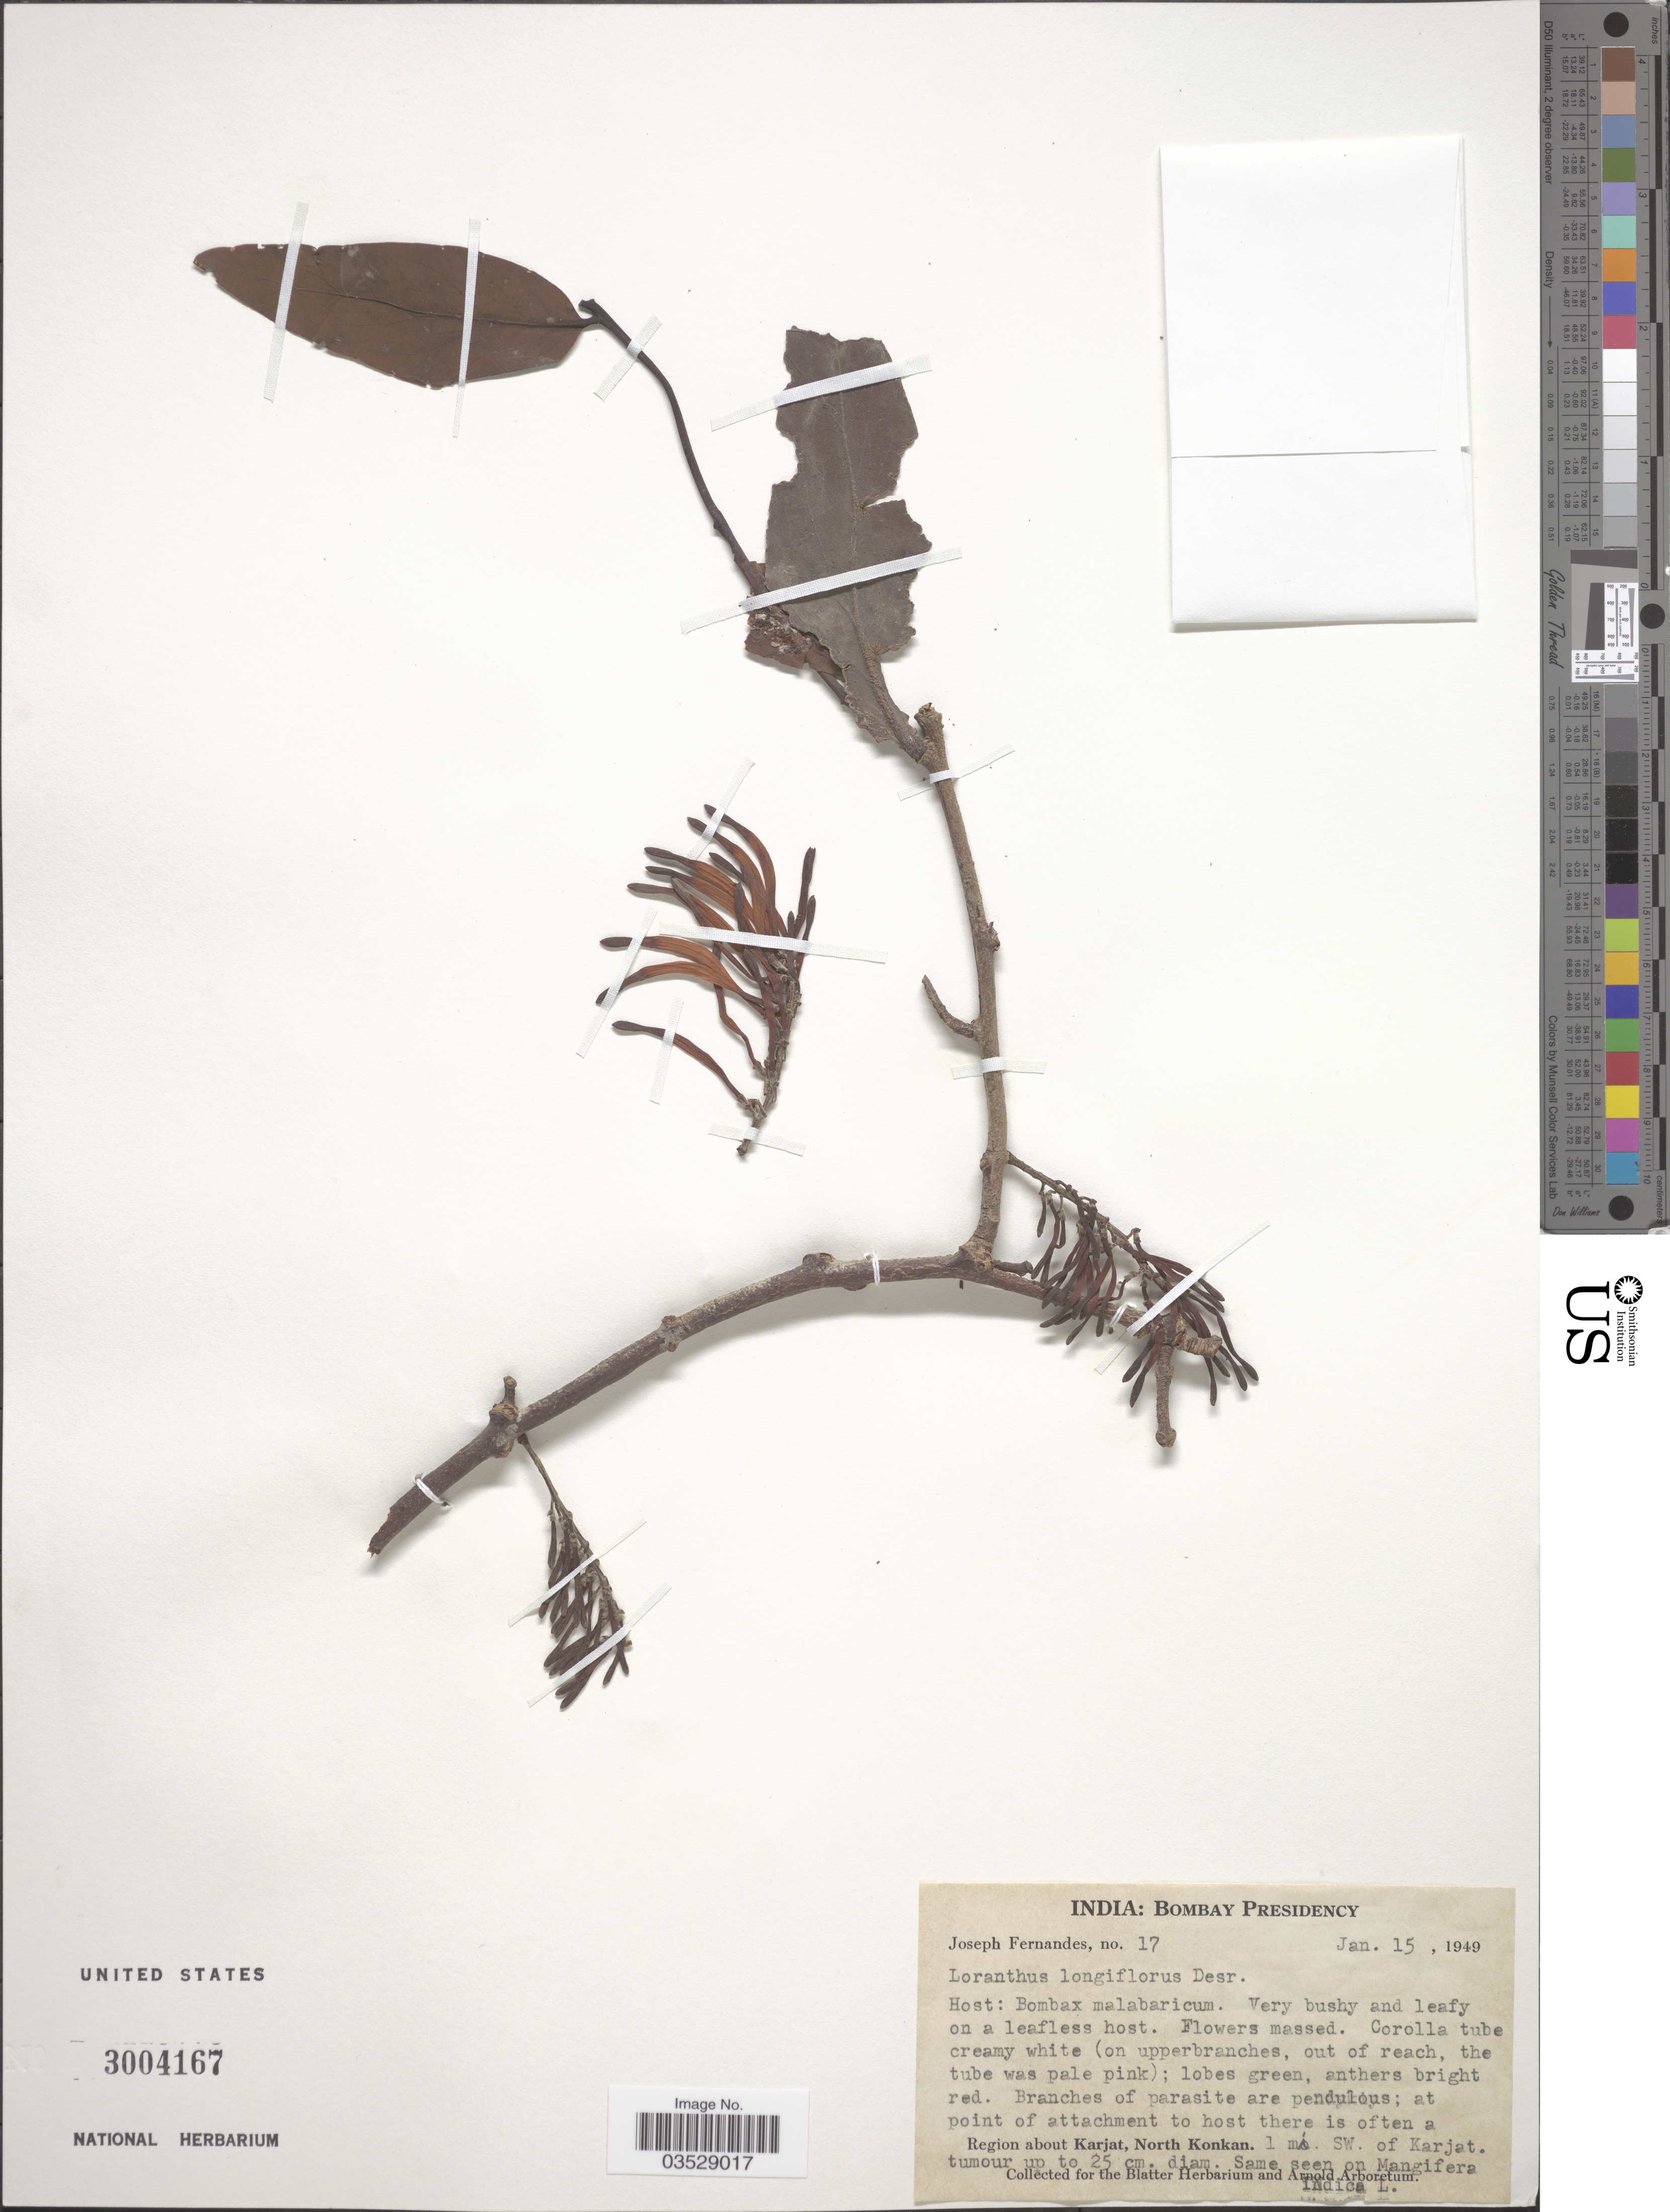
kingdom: Plantae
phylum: Tracheophyta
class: Magnoliopsida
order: Santalales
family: Loranthaceae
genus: Dendrophthoe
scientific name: Dendrophthoe falcata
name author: (L. f.) Ettingsh.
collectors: J. Fernandes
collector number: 17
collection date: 1949-01-15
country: India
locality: Bombay Presidency. At point of attachment to host there is often a 1 mi. SW. of Karjat. Region about Karjat, North Konkan.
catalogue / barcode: US 3004167